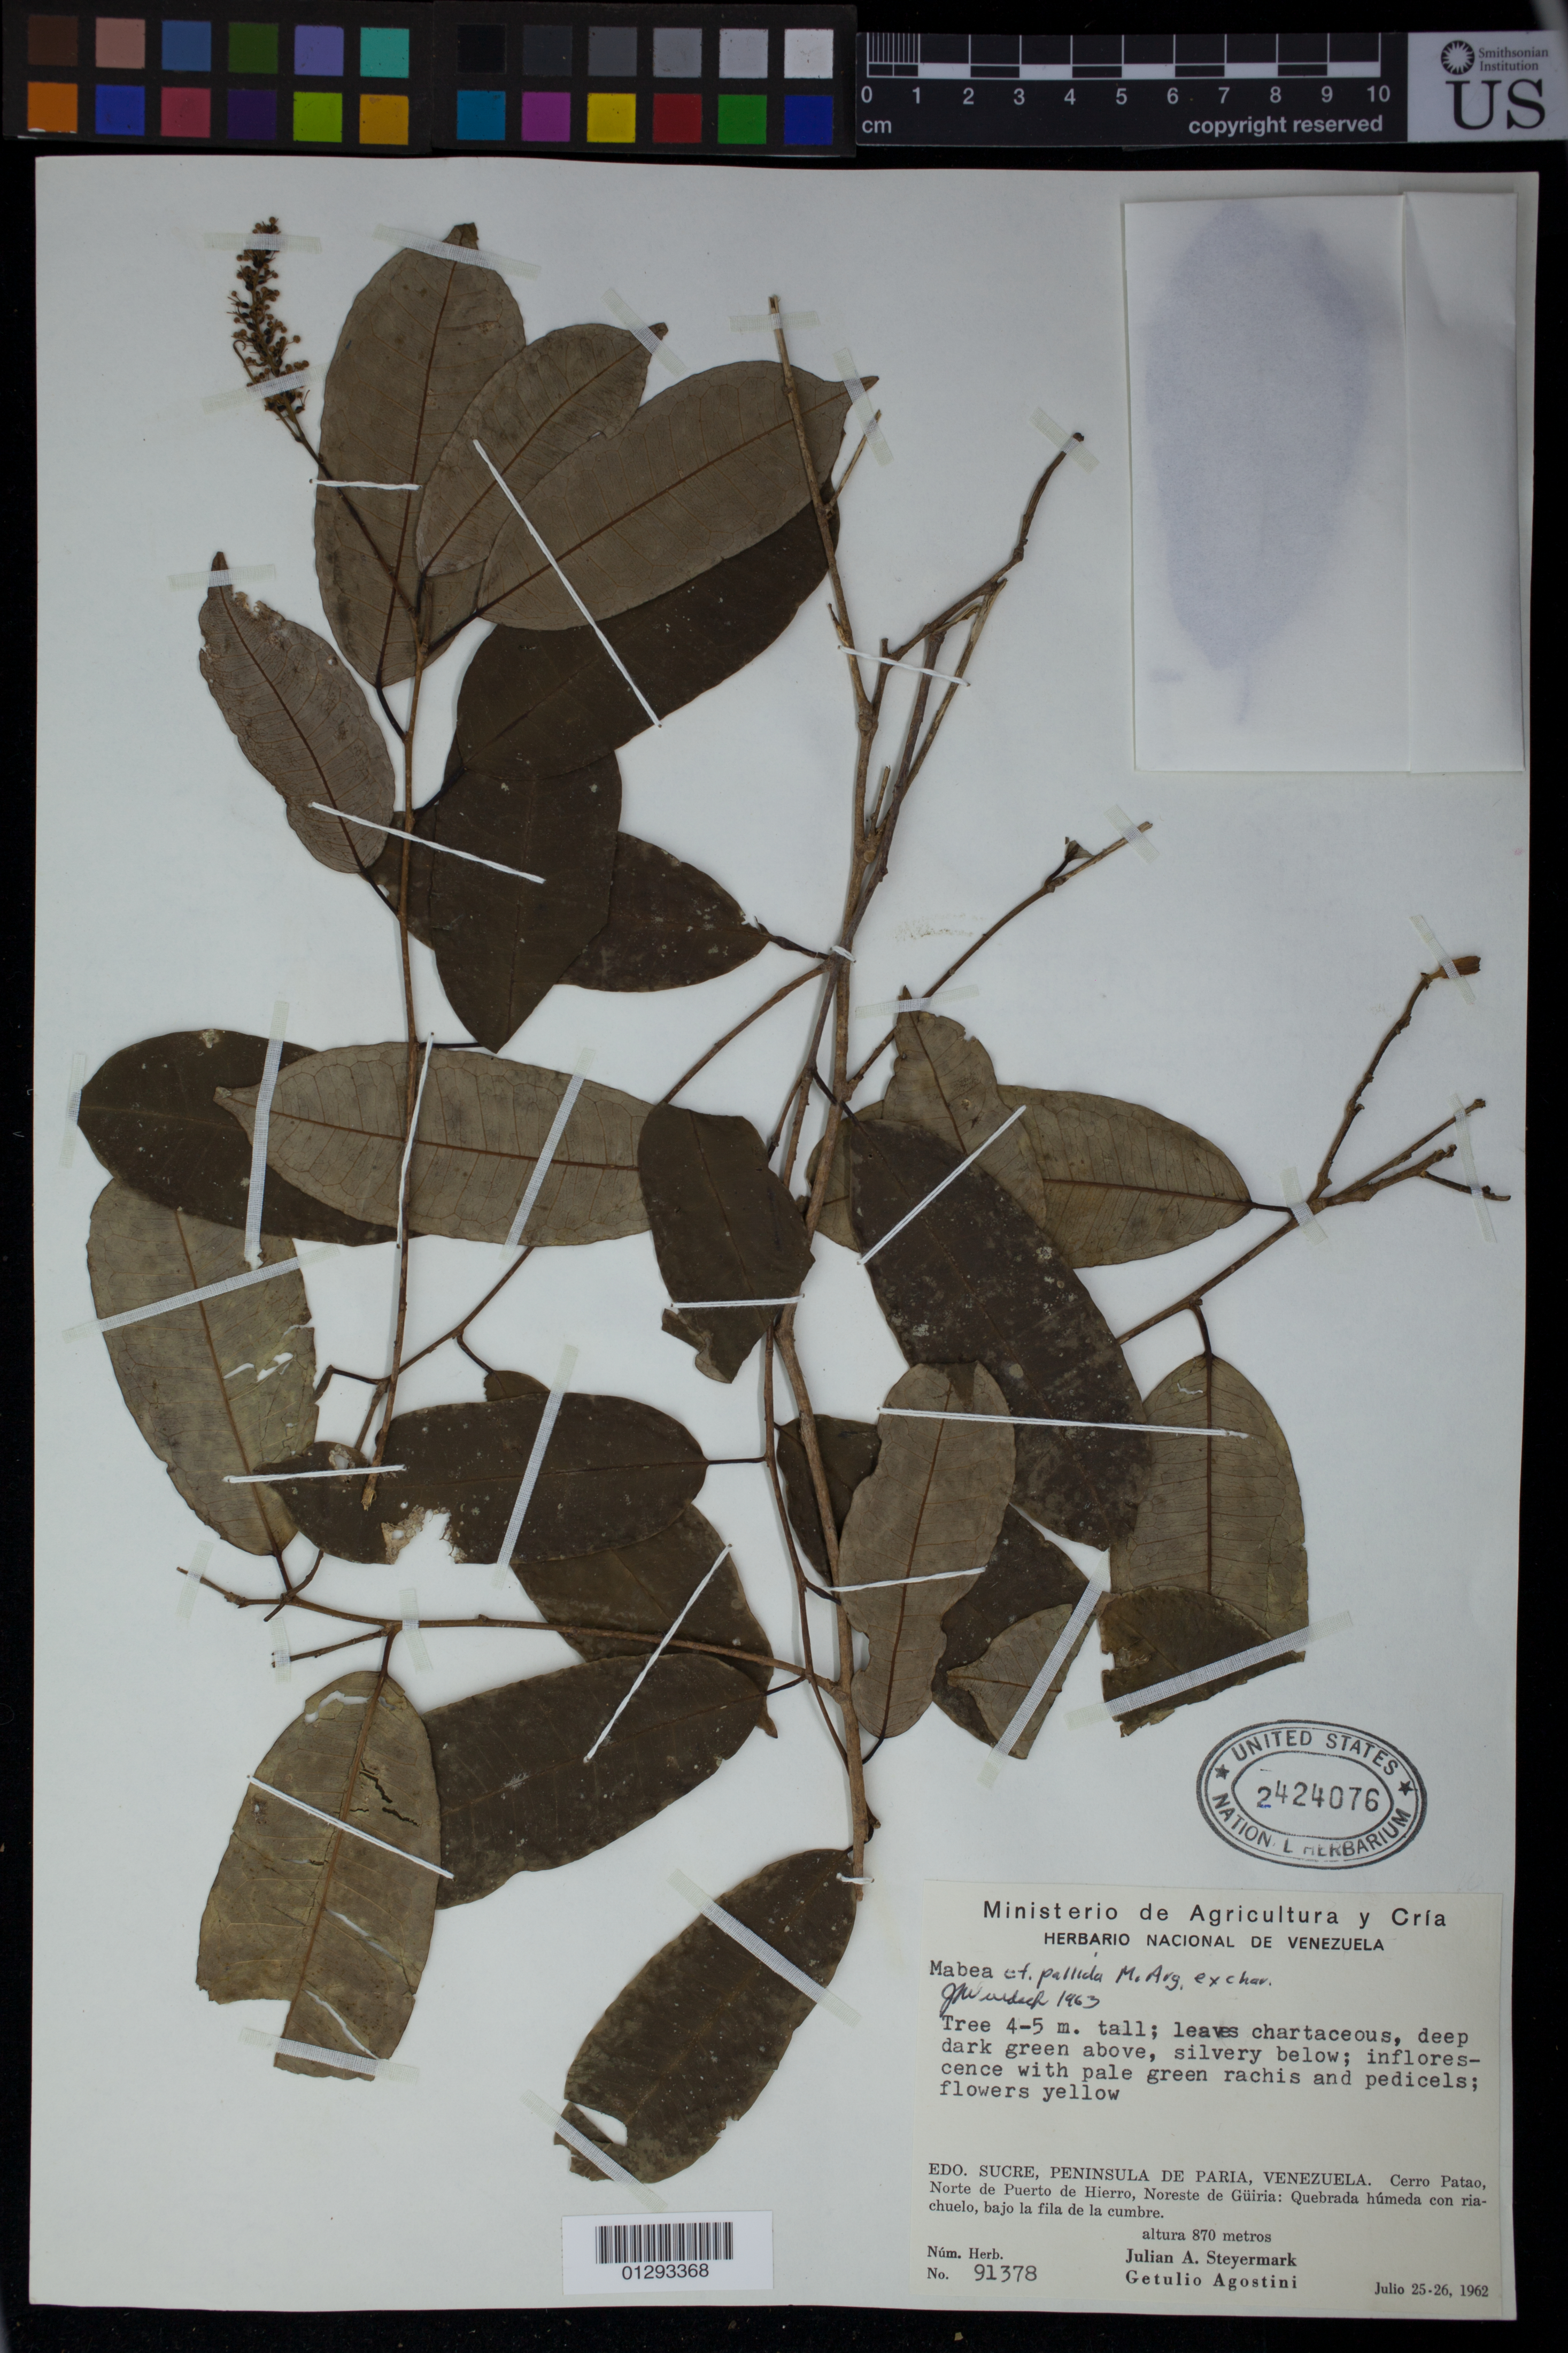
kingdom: Plantae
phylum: Tracheophyta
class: Magnoliopsida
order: Malpighiales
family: Euphorbiaceae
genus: Mabea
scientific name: Mabea pallida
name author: Müll. Arg.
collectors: J. Steyermark & G. Agostini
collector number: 91378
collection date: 1962-07-25/1962-07-26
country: Venezuela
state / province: Sucre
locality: Peninsula de Paria. Cerro Patao, Norte de Puerto de Hierro, Noreste de Guiria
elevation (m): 870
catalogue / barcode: US 2424076